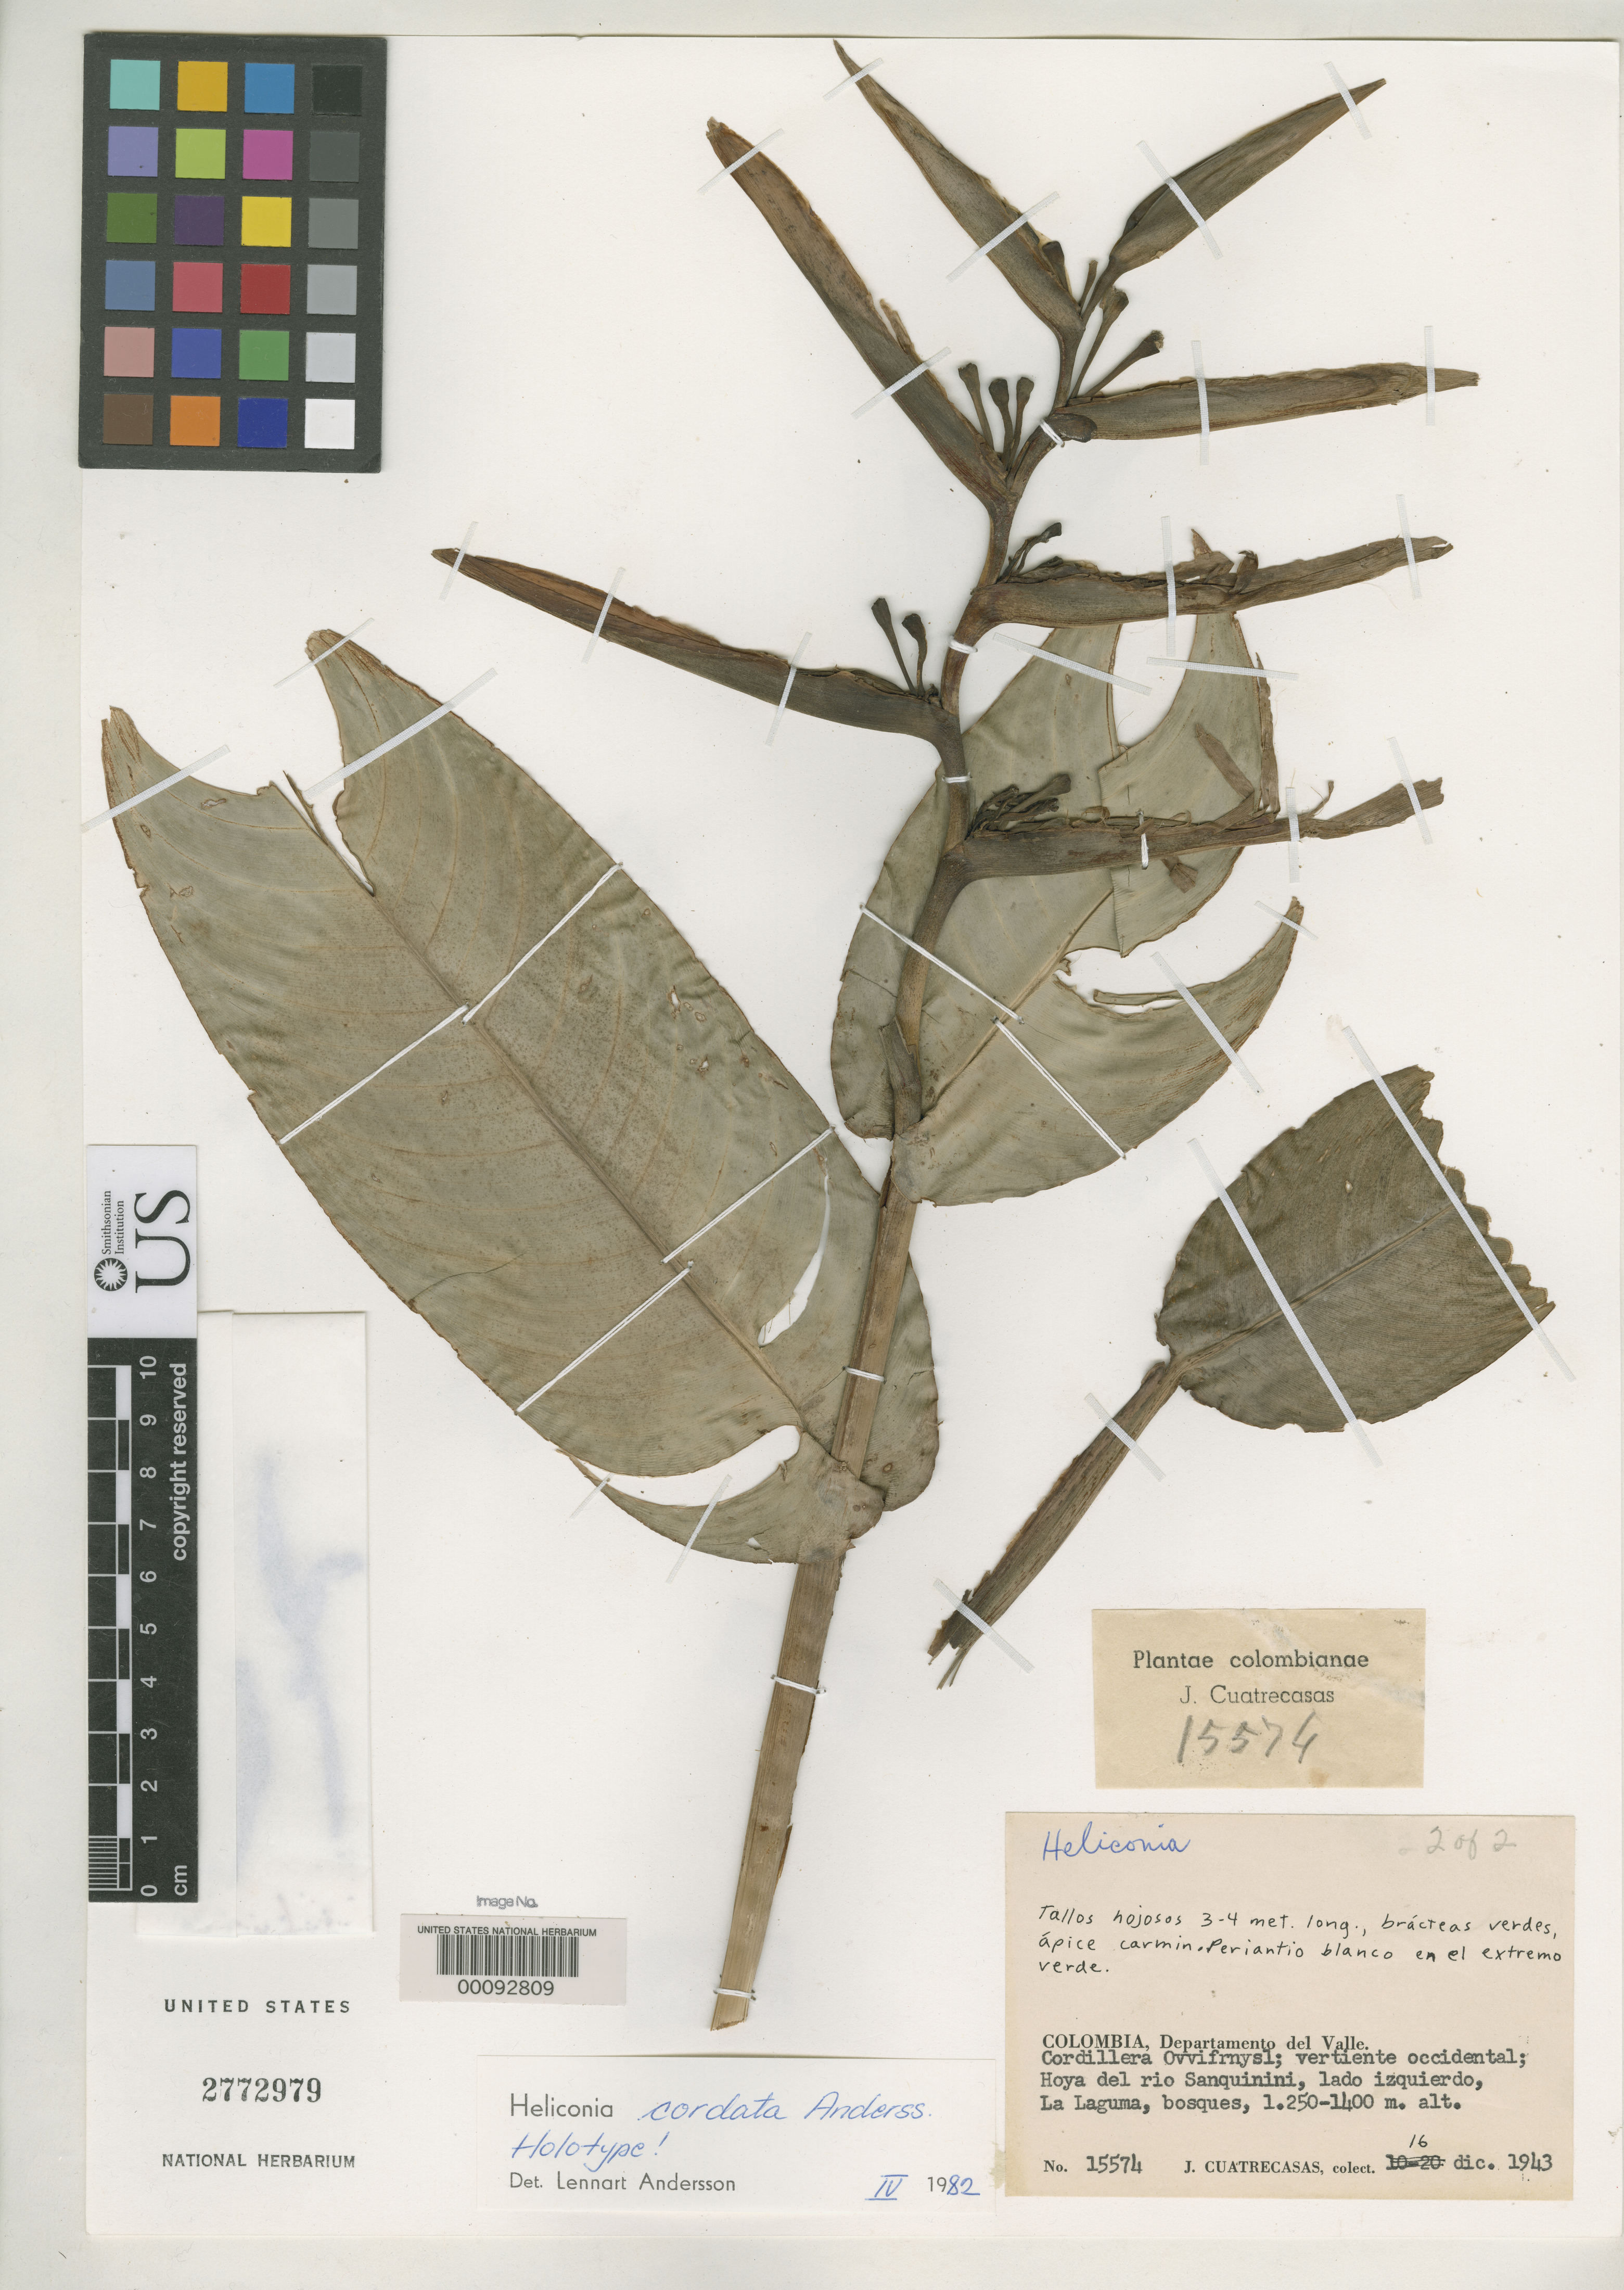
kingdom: Plantae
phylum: Tracheophyta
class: Liliopsida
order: Zingiberales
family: Heliconiaceae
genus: Heliconia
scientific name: Heliconia cordata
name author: L. Andersson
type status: Holotype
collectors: J. Cuatrecasas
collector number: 15574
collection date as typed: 16 Dec 1943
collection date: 1943-12-16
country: Colombia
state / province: Valle del Cauca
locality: Cordillera Occidental, Hoya del Rio Sanquinini, La Laguna.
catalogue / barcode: US 2772979